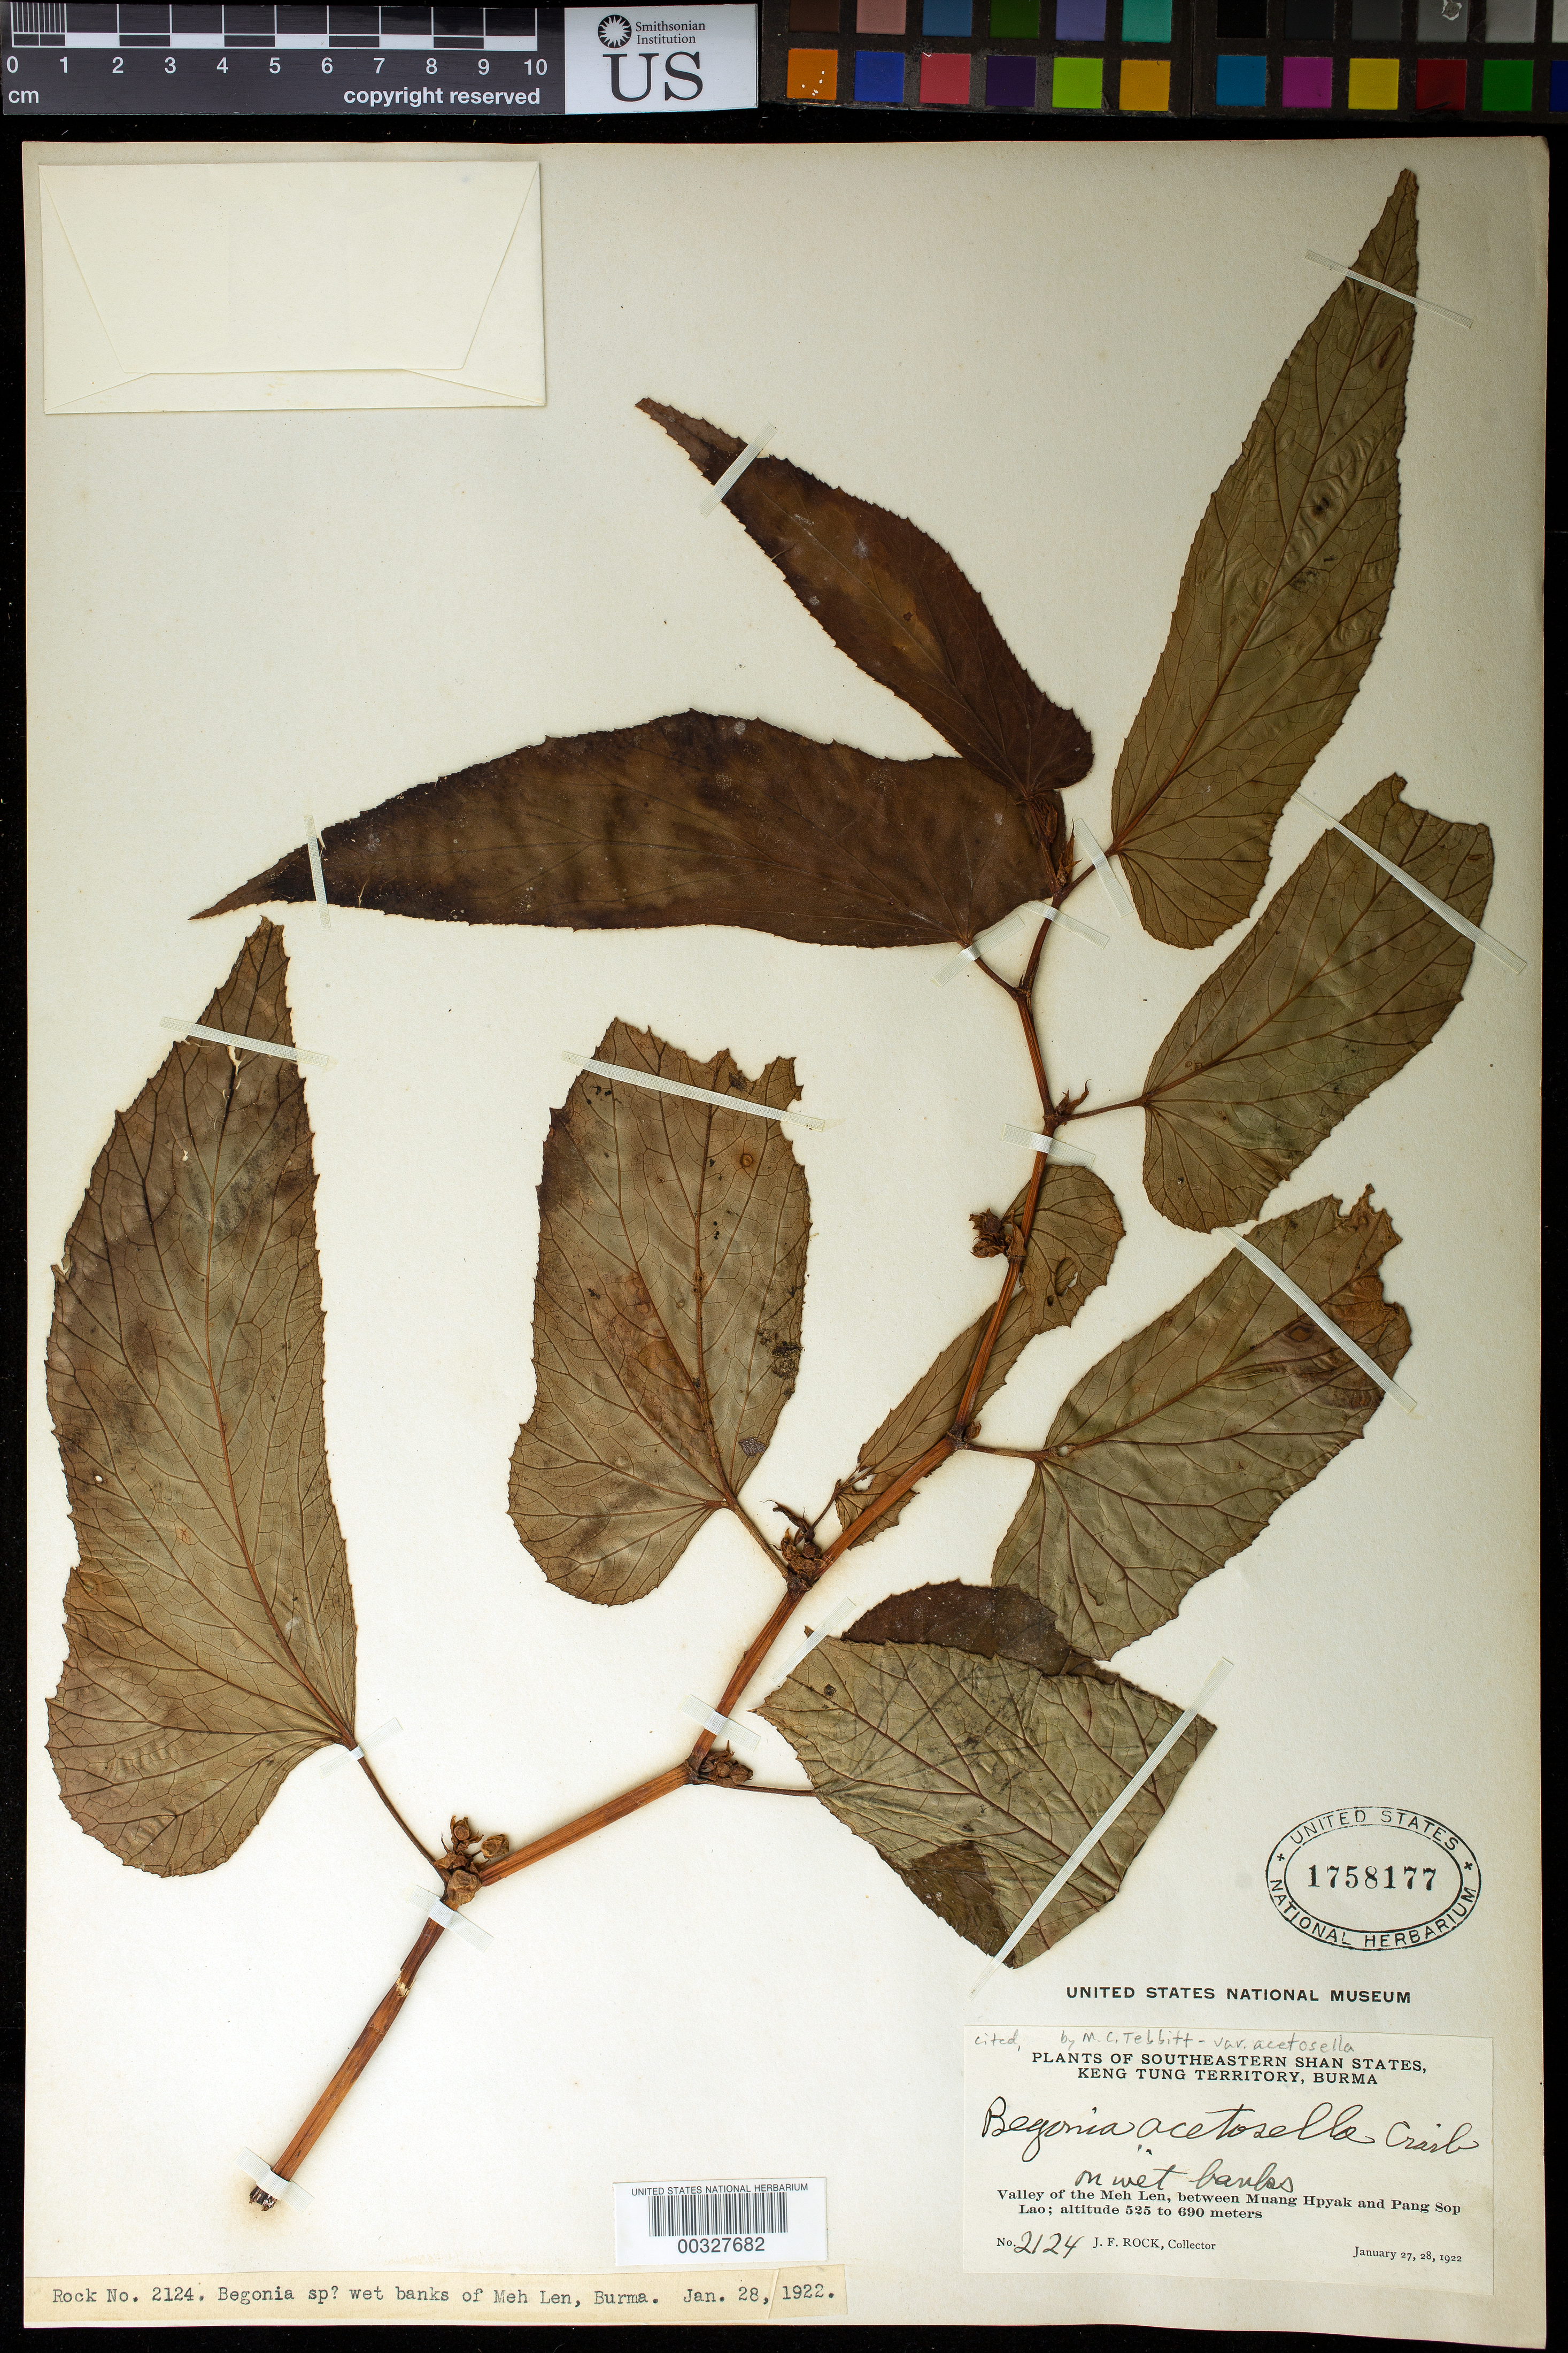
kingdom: Plantae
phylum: Tracheophyta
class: Magnoliopsida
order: Cucurbitales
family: Begoniaceae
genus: Begonia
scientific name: Begonia acetosella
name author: Craib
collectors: J. F. Rock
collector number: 2124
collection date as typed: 27 Jan 1922 and 28 Jan 1922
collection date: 1922-01-27,1922-01-28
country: Myanmar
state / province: Shan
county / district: Eastern Shan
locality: Valley of Meh Len, between Muang Hpyal and Pang Sop Lao, Keng Tung Terr. [= Eastern Shan State]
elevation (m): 525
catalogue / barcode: US 1758177